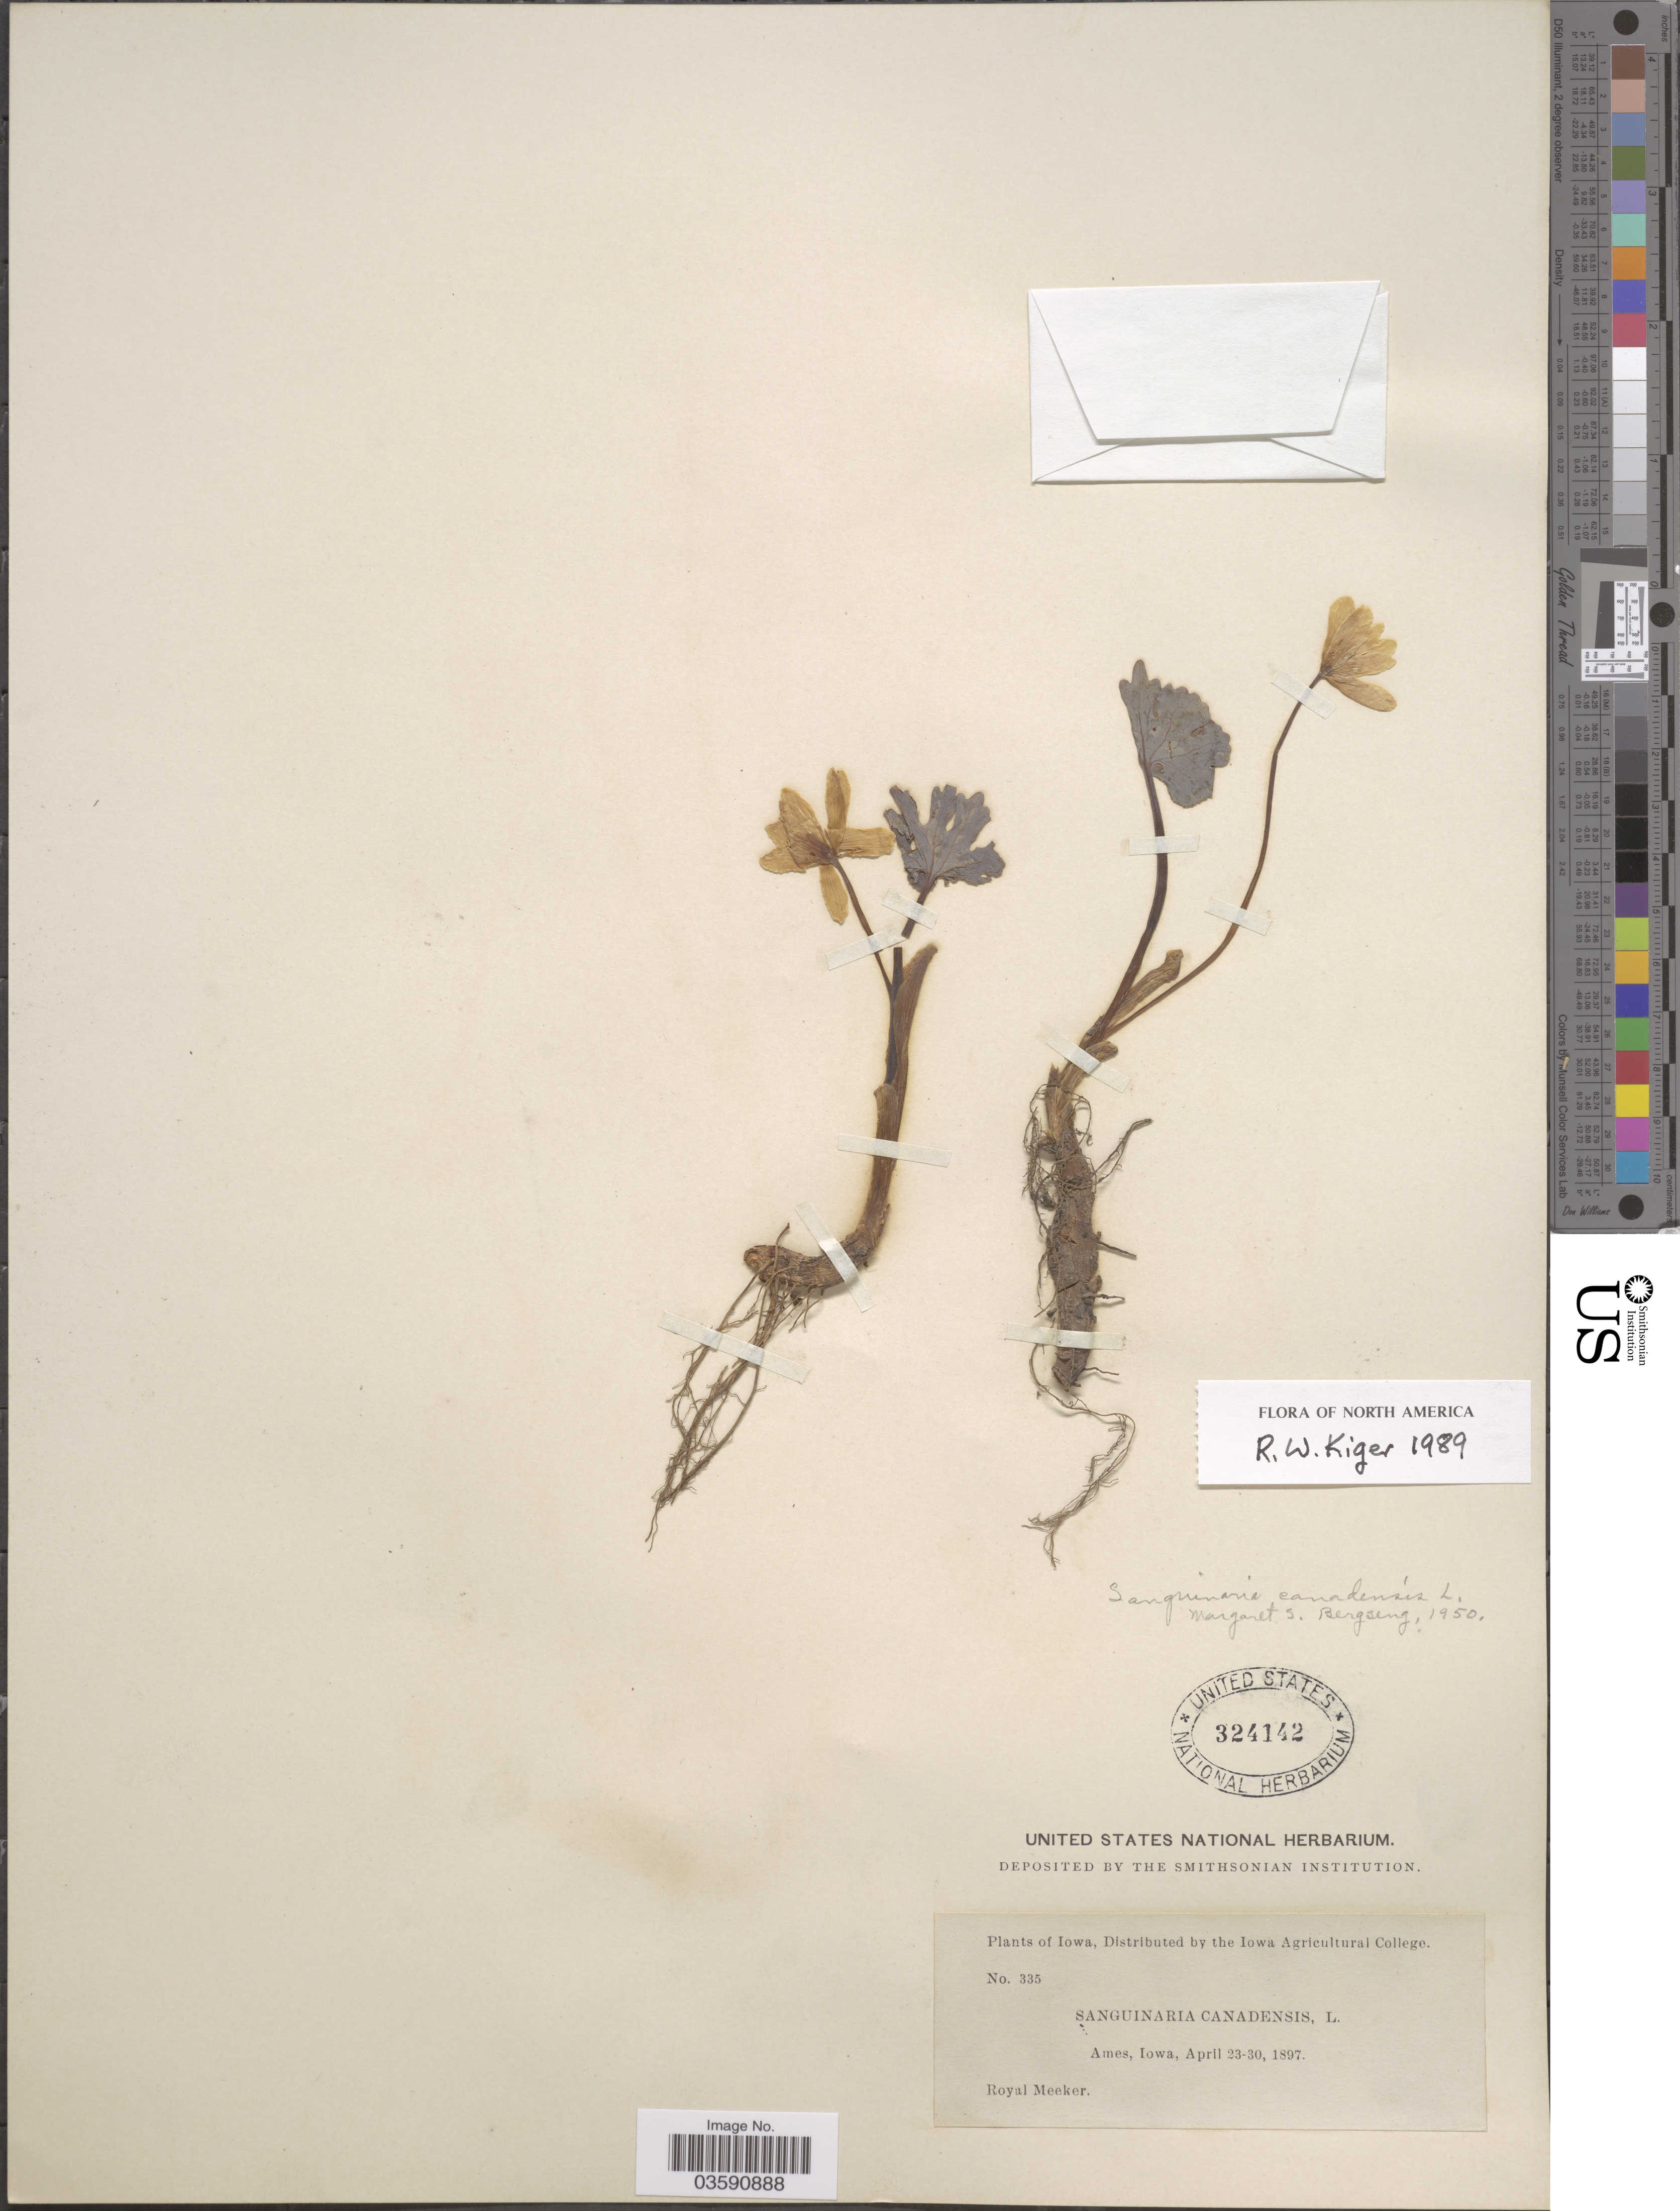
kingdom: Plantae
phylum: Tracheophyta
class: Magnoliopsida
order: Ranunculales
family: Papaveraceae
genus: Sanguinaria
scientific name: Sanguinaria canadensis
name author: L.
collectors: R. Meeker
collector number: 335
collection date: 1897-04-23/1897-04-30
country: United States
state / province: Iowa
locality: Ames.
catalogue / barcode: US 324142